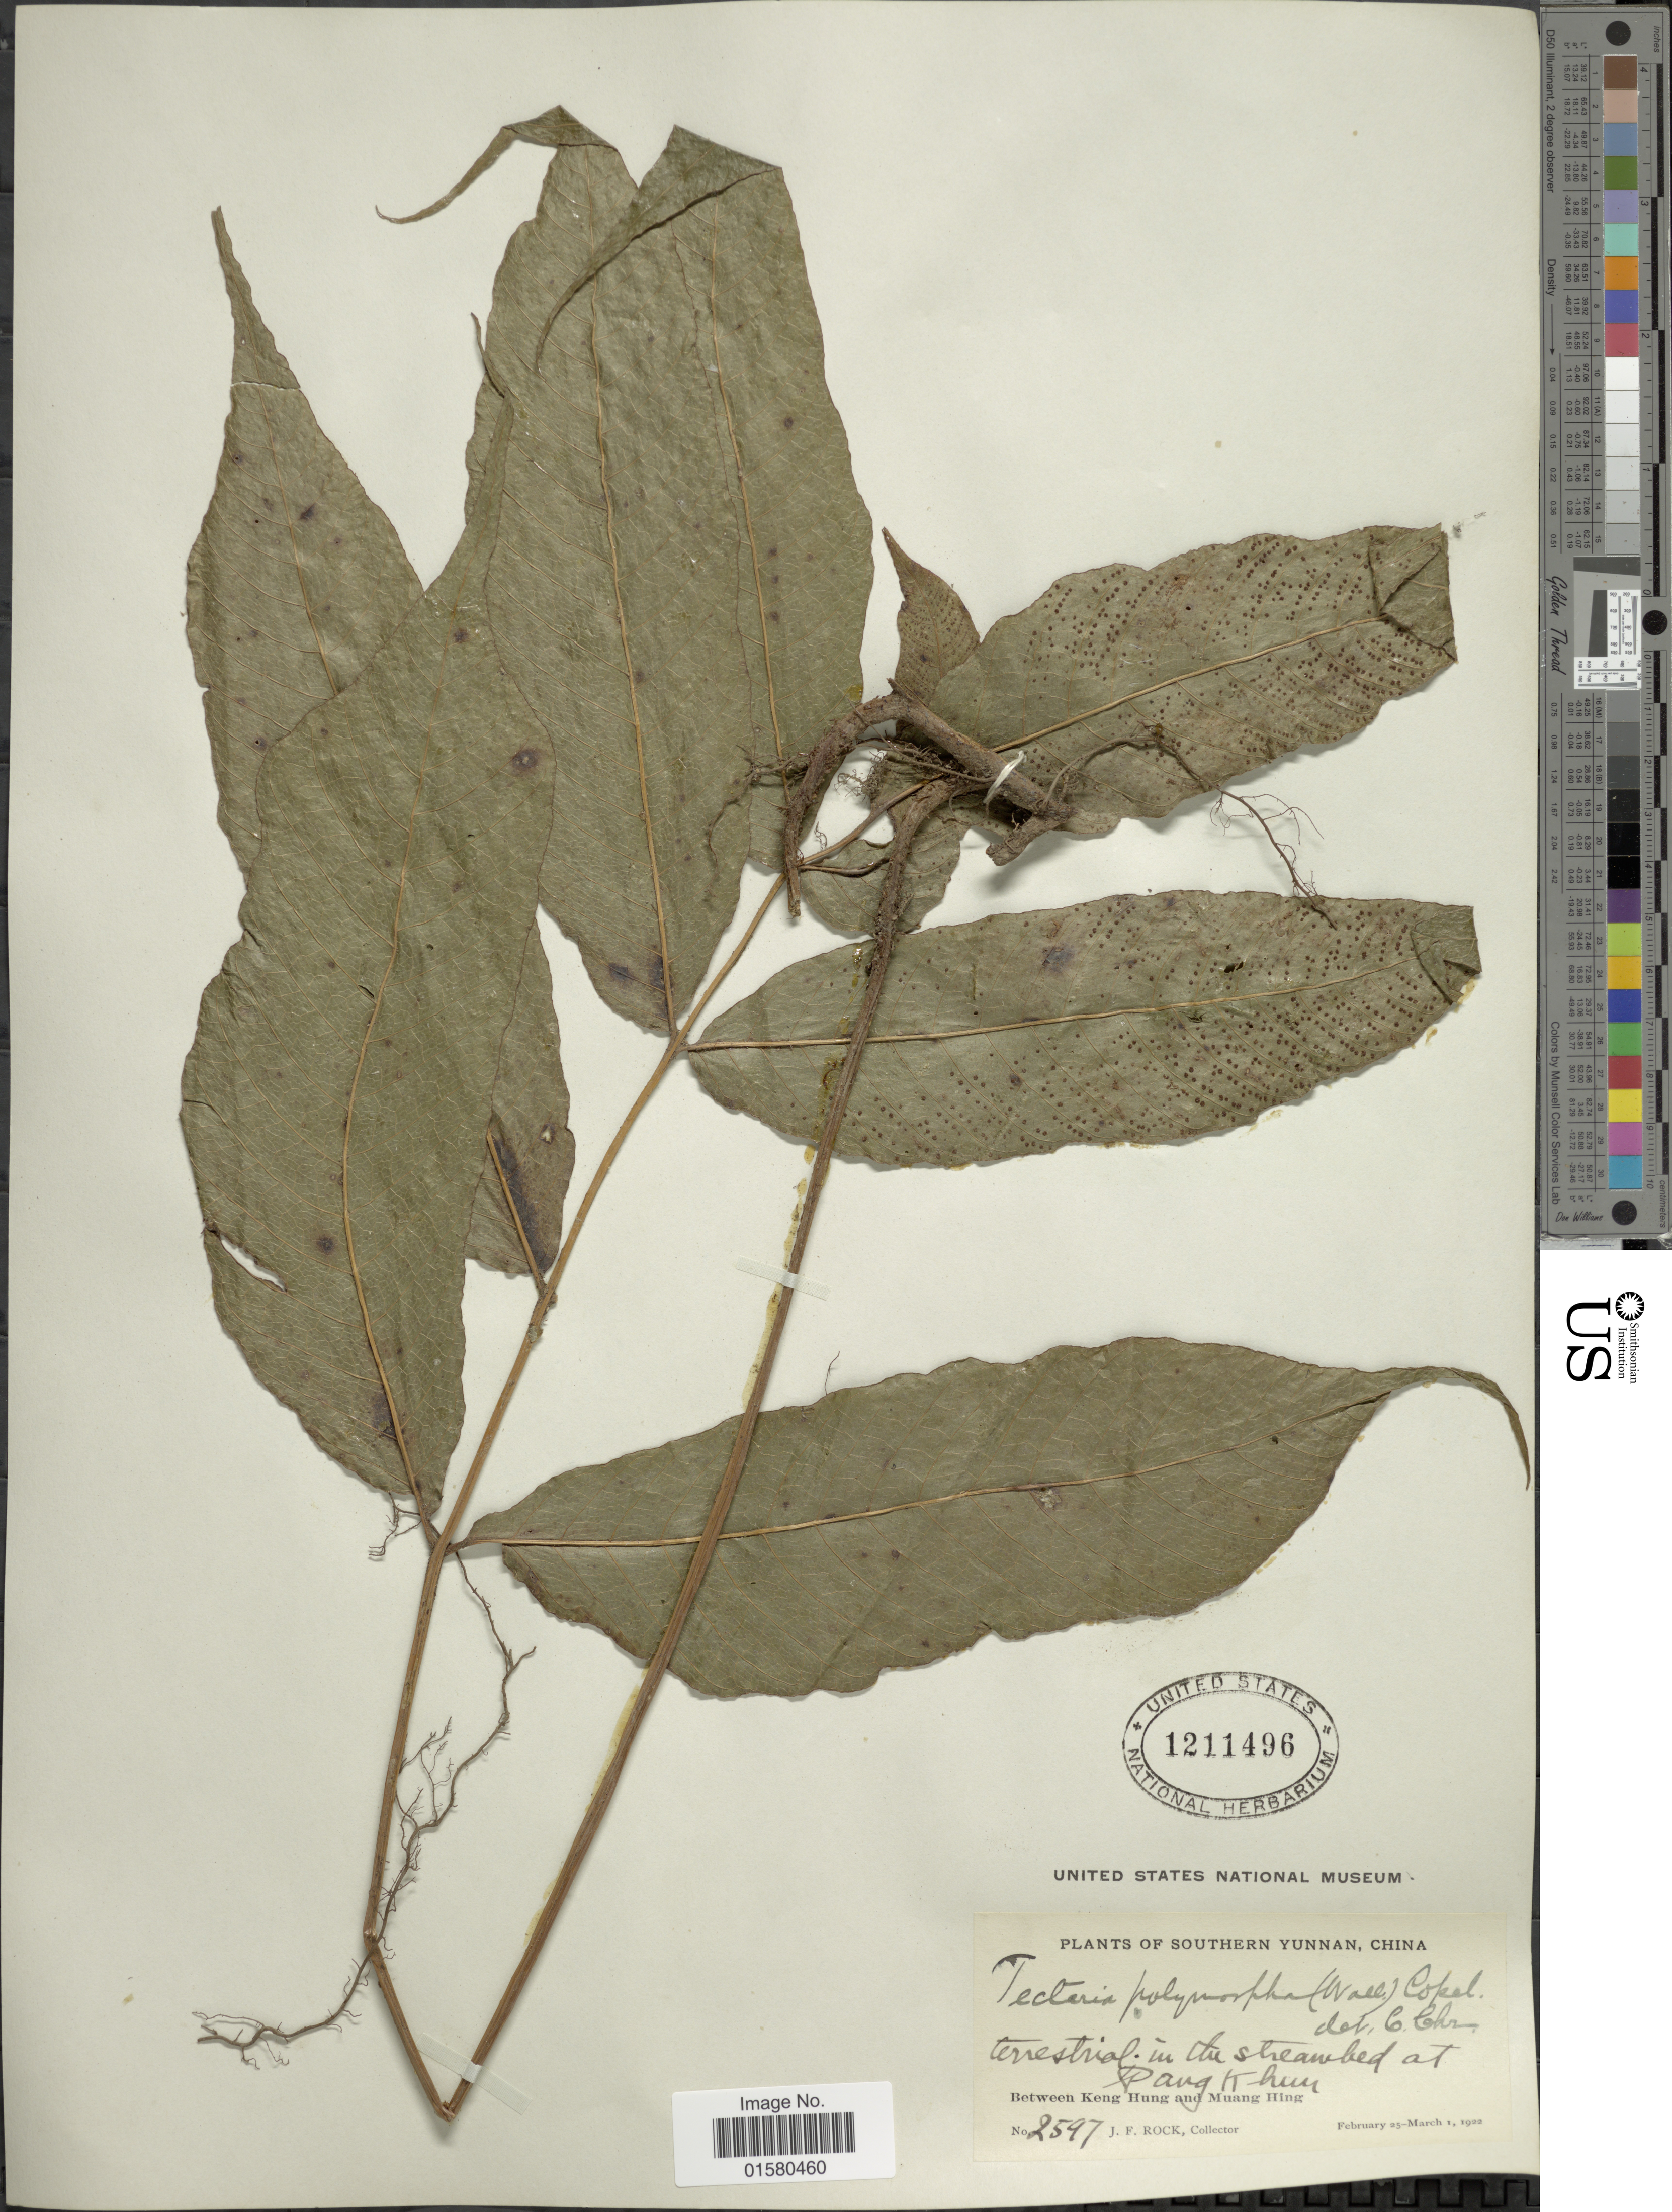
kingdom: Plantae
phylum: Tracheophyta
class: Polypodiopsida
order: Polypodiales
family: Tectariaceae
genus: Tectaria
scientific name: Tectaria polymorpha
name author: (Wall. ex Hook.) Copel.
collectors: J. Rock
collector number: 2597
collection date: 1922-02-25/1922-03-01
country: China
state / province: Yunnan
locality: Southern Yunnan, china, Terrestrial in the streambed at Pang Khun, Between Keng Hung and Muang Hing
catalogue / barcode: US 1211496